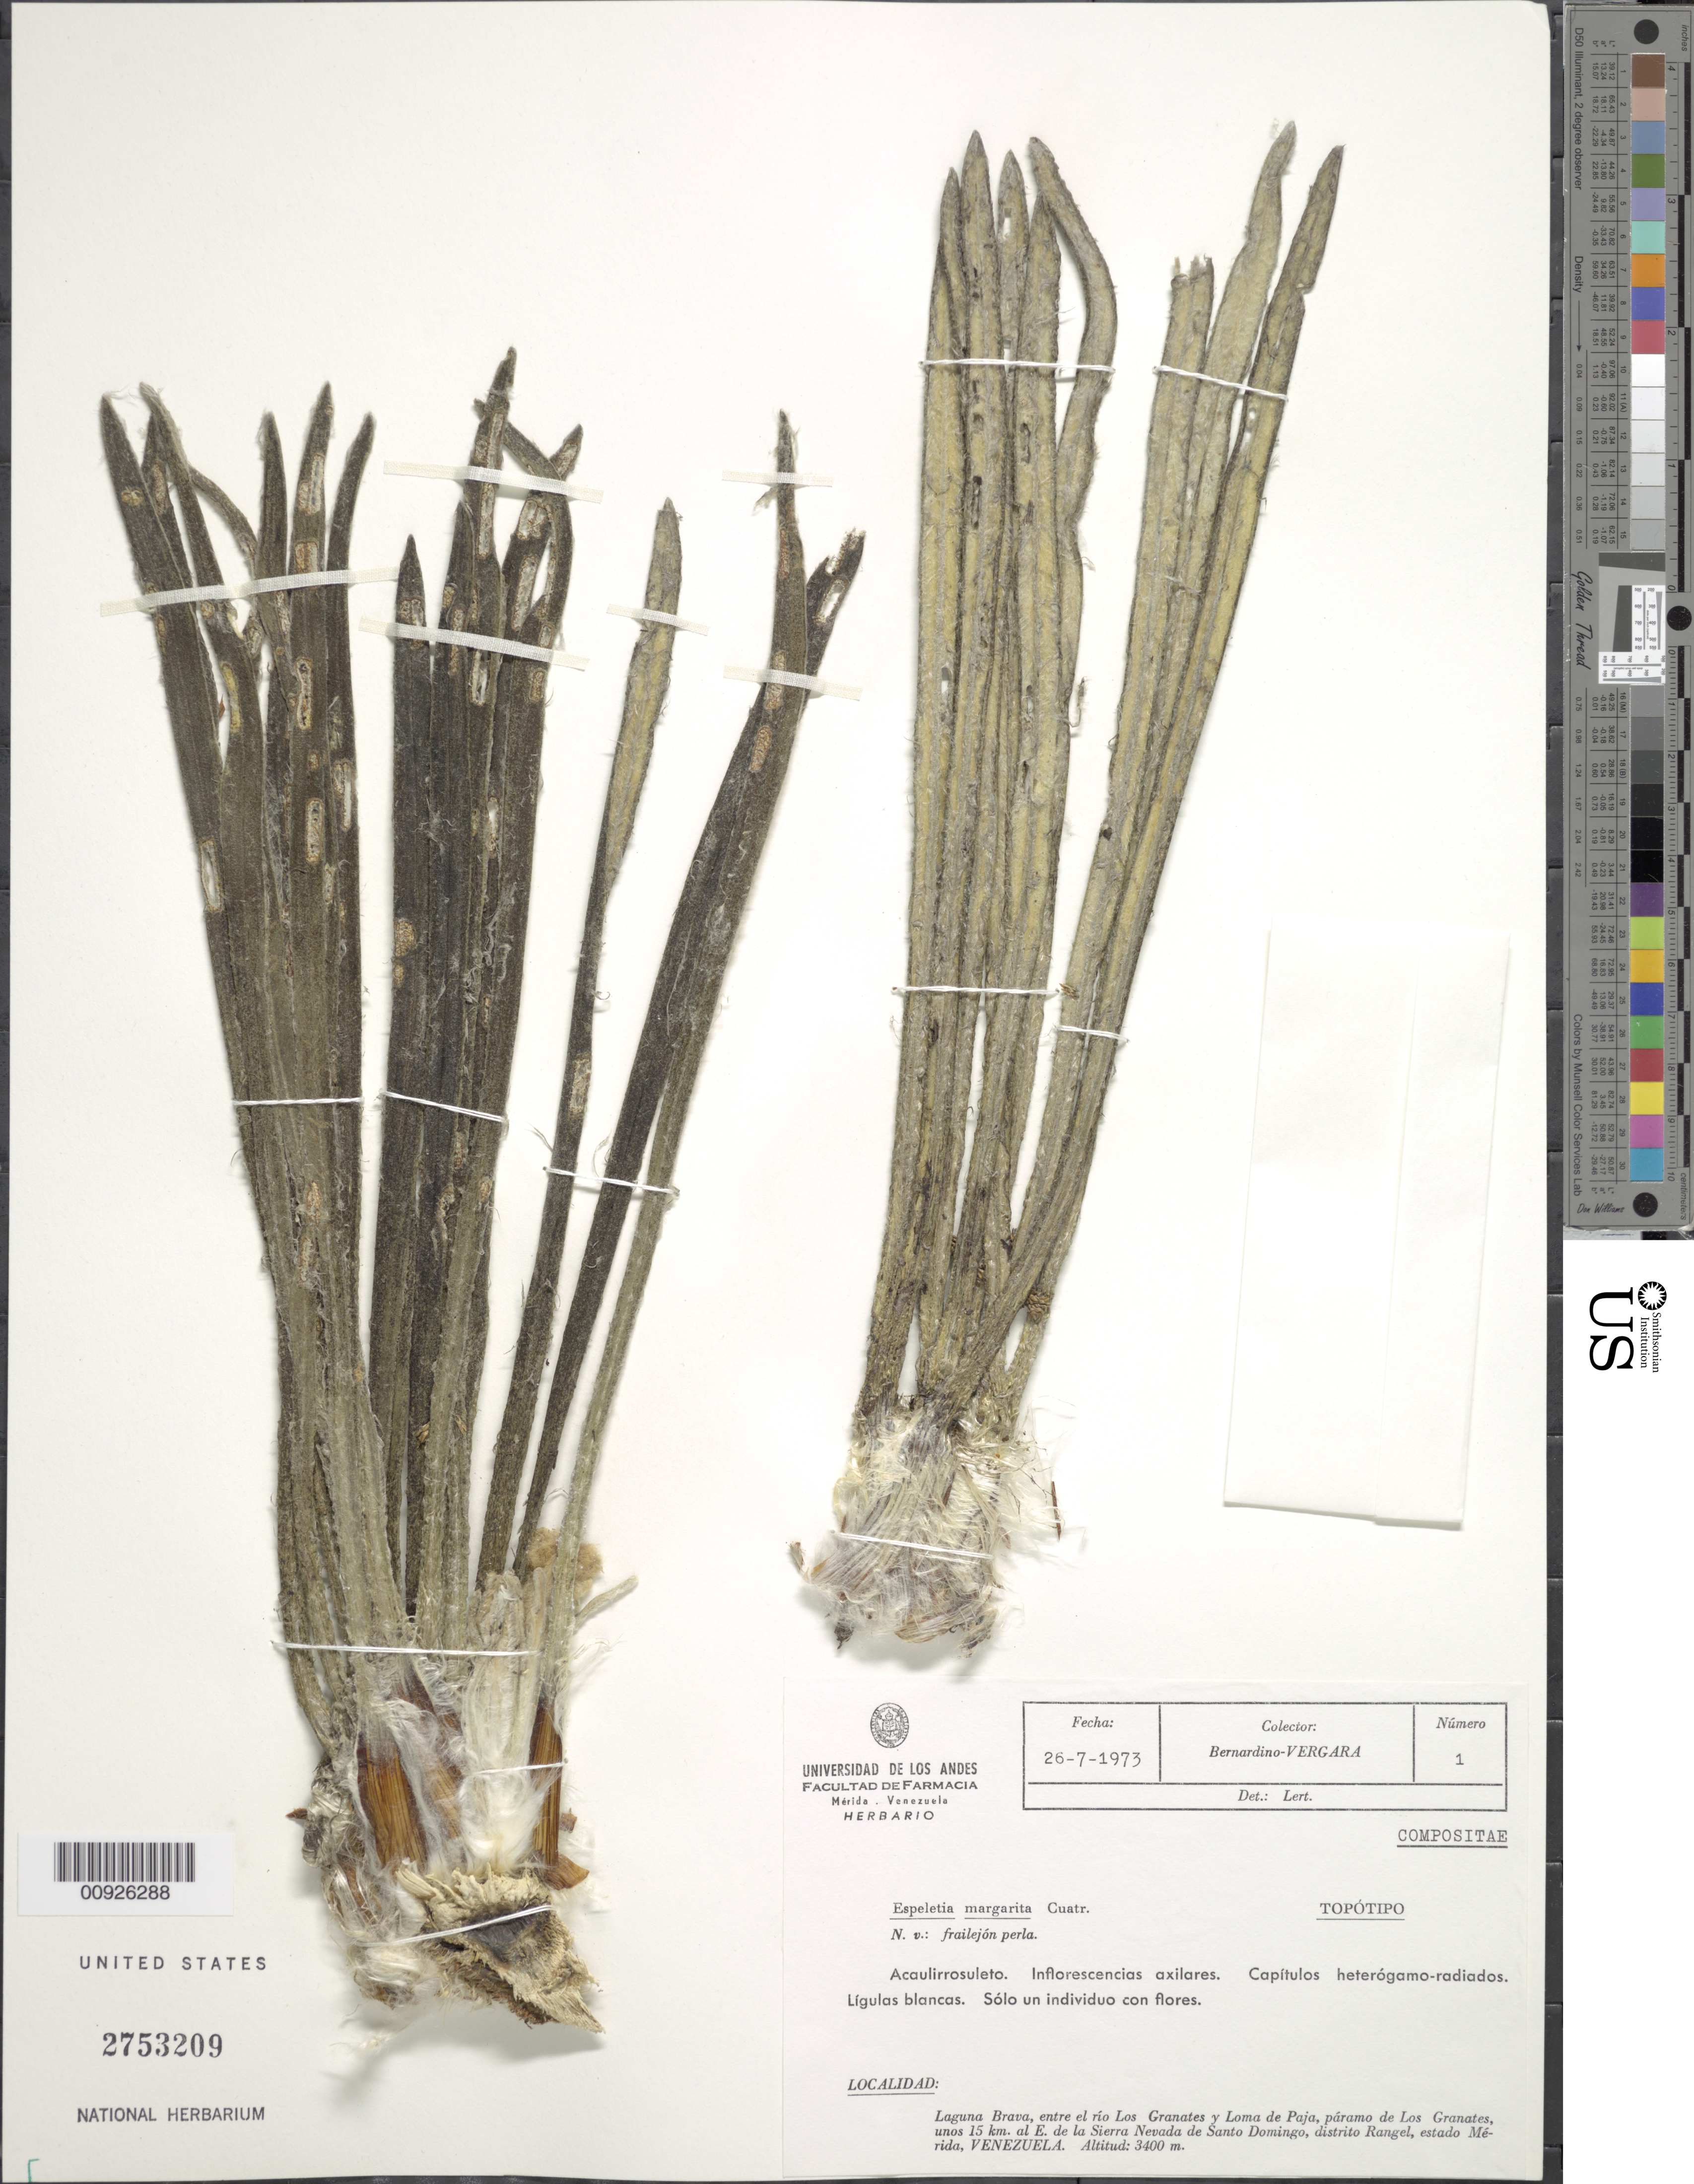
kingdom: Plantae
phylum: Tracheophyta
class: Magnoliopsida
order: Asterales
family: Asteraceae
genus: Ruilopezia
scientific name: Ruilopezia margarita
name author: (Cuatrec.) Cuatrec.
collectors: B. Vergara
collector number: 1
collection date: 1973-07-26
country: Venezuela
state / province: Mérida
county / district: Rangel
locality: P. de los Granates. Laguna Brava, entre el río Los Granates y Loma de Paja, unos 15 km al E. de la Sierra Nevada de Santo Domingo.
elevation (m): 3400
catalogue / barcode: US 2753209